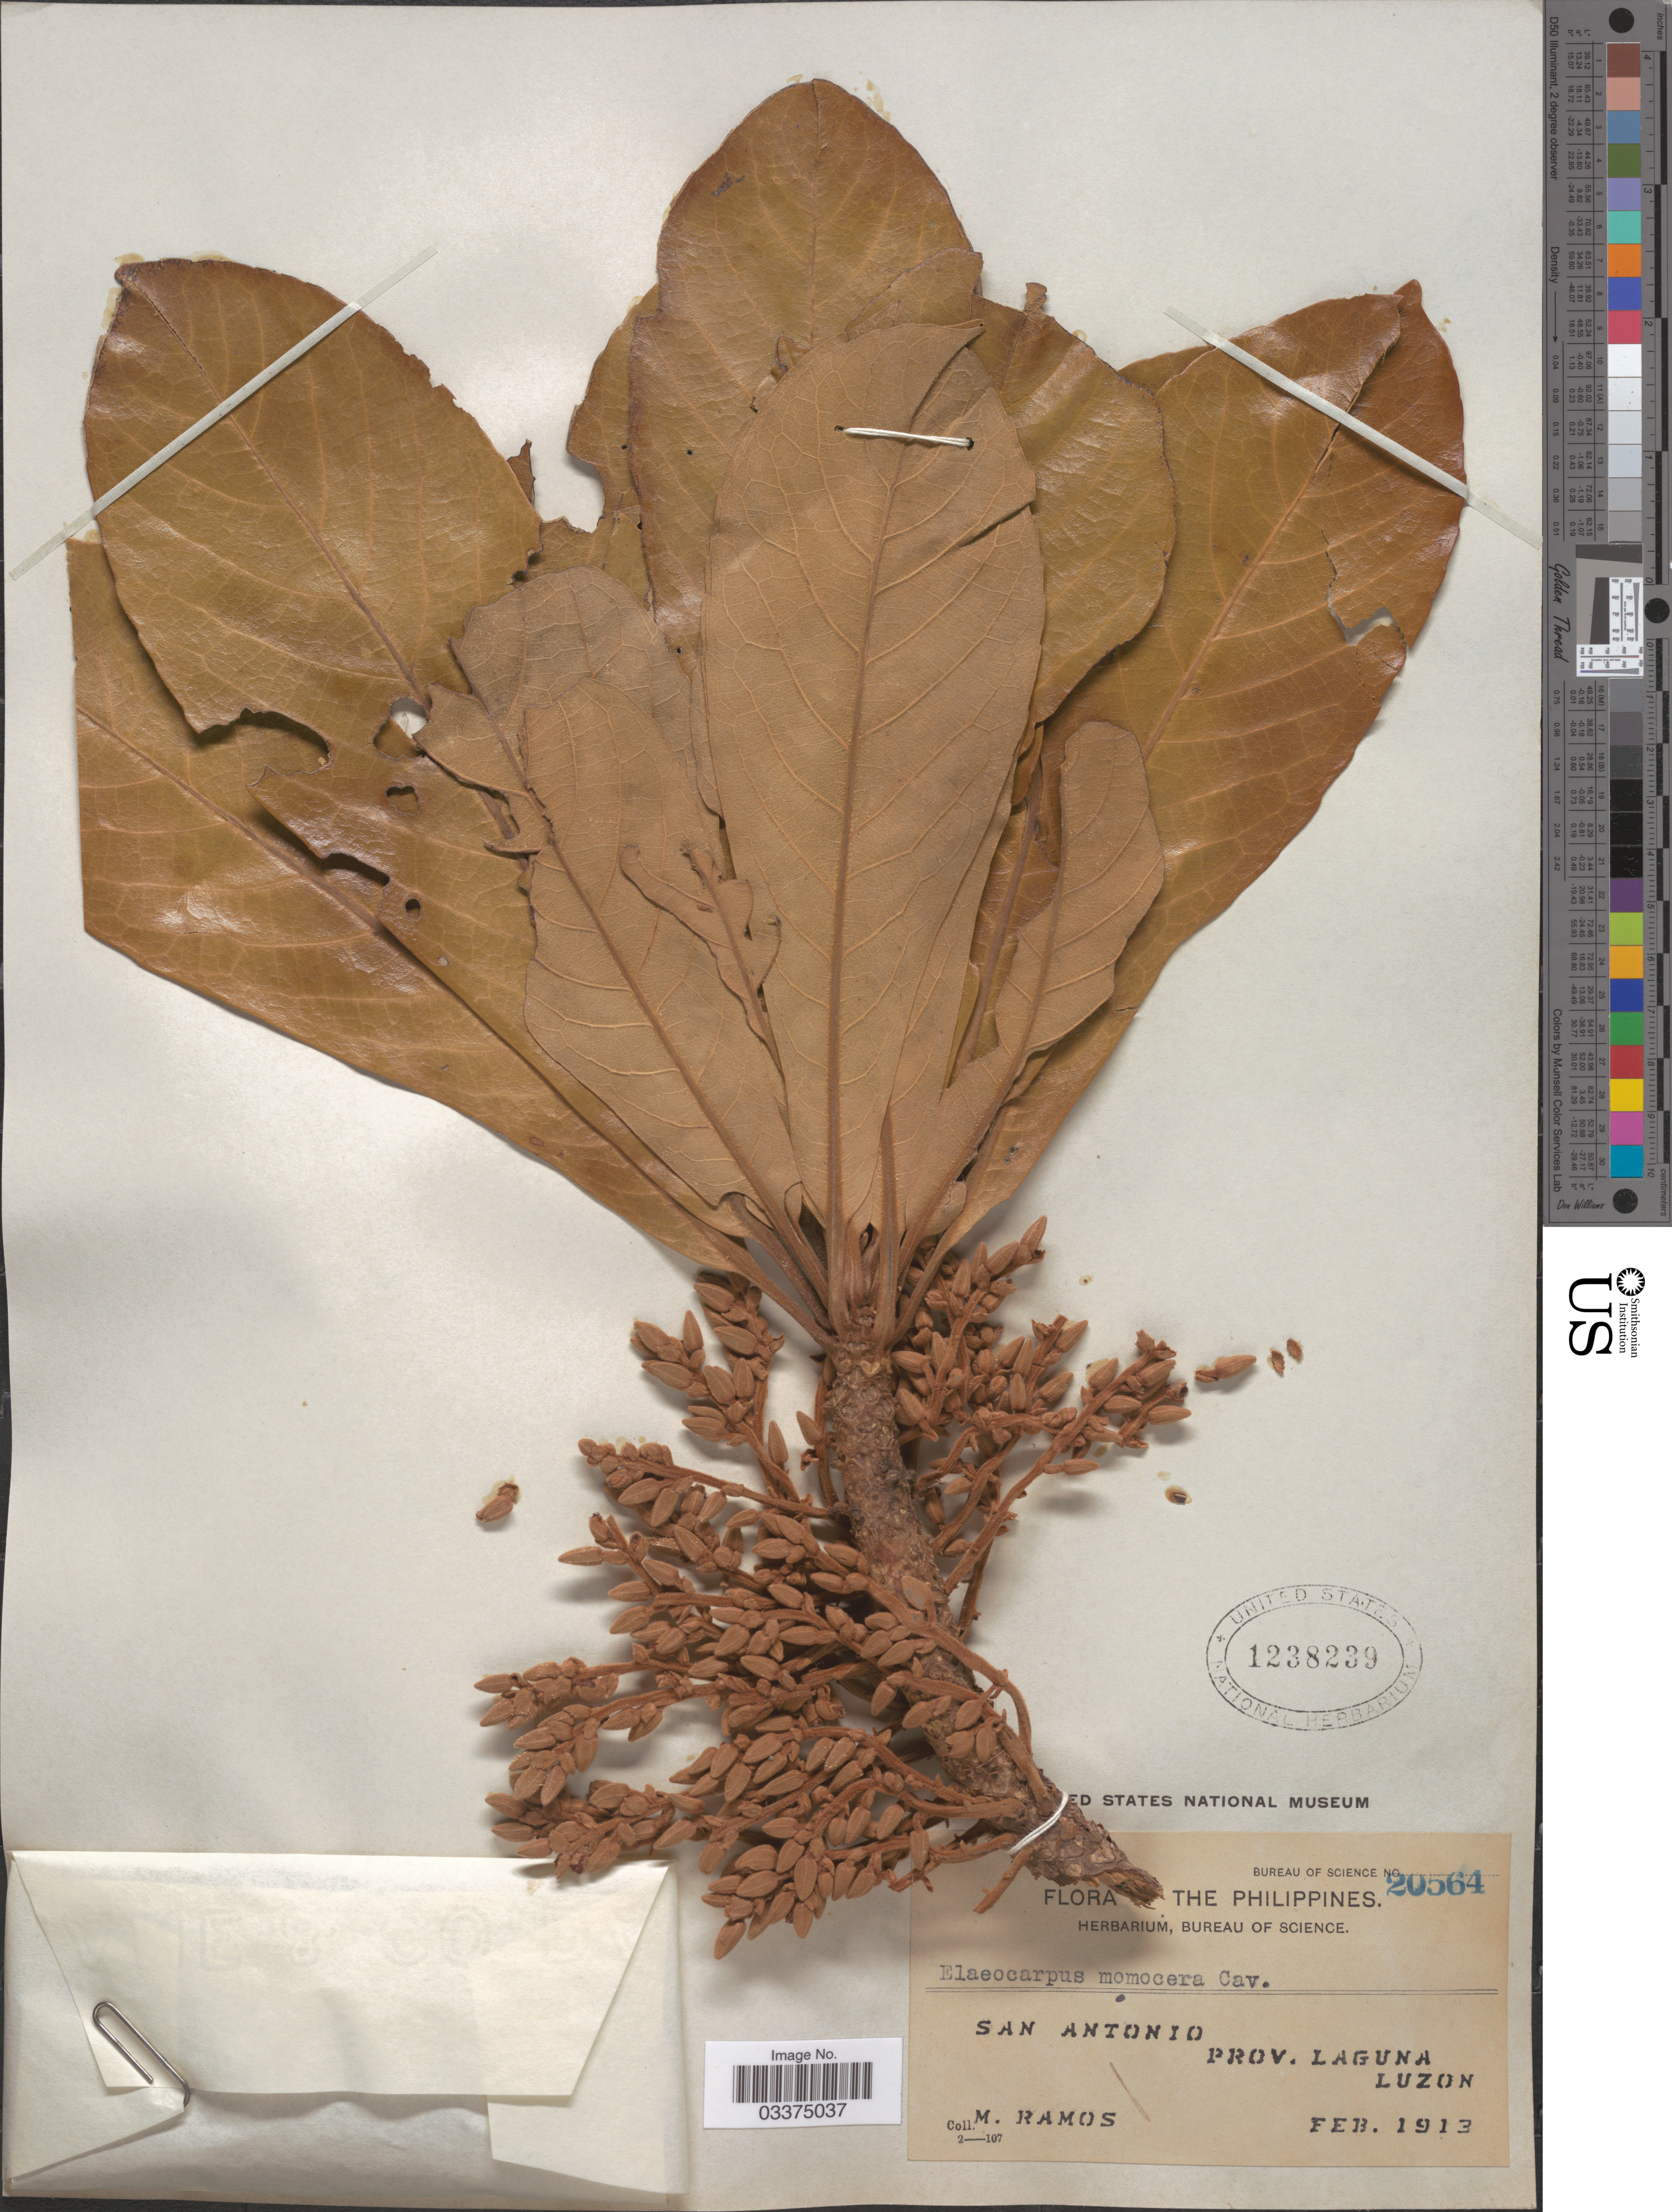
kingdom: Plantae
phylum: Tracheophyta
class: Magnoliopsida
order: Oxalidales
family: Elaeocarpaceae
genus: Elaeocarpus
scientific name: Elaeocarpus monocera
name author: Cav.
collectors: M. Ramos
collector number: Bureau of Science 20564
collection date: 1913-02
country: Philippines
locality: San Antonio, Prov. Laguna, Luzon.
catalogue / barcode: US 1238239